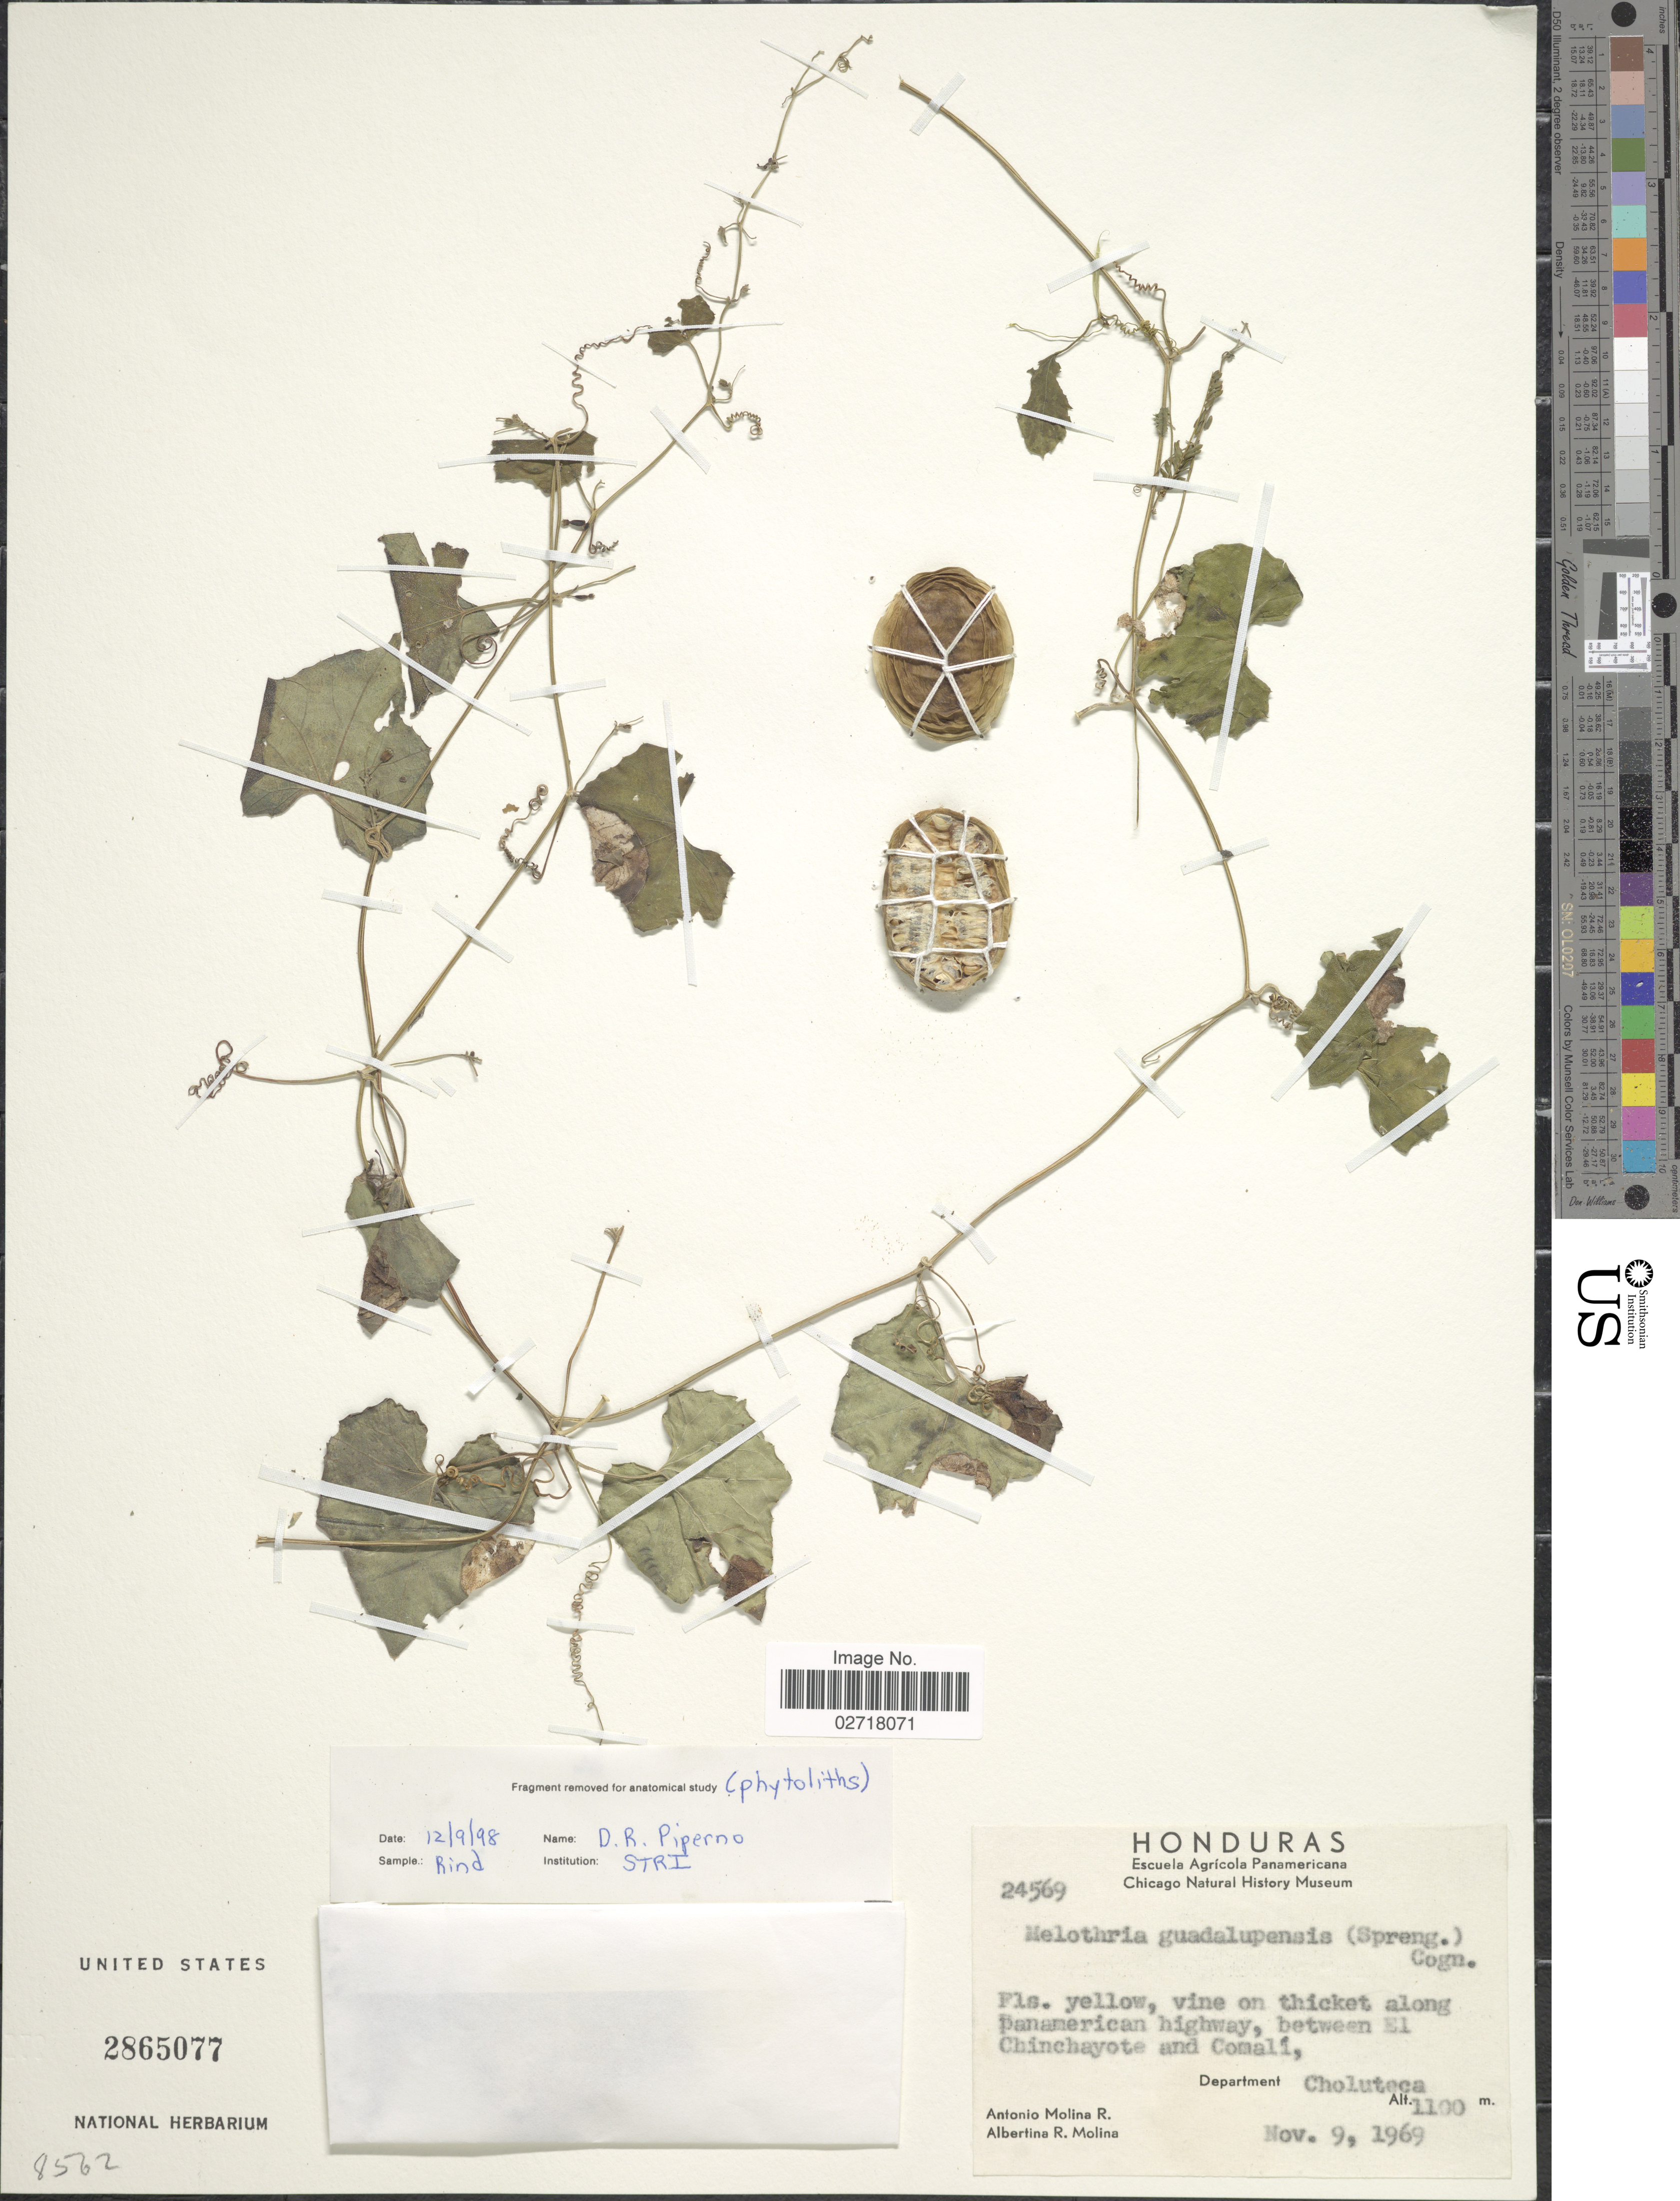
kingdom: Plantae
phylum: Tracheophyta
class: Magnoliopsida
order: Cucurbitales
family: Cucurbitaceae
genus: Melothria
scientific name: Melothria pendula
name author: L.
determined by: U.S. National Herbarium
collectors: A. Molina R. & A. R. Molina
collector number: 24569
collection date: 1969-11-09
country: Honduras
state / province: Choluteca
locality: Along panamerican highway, between El Chinchayote and Comali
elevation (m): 1100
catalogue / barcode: US 2865077